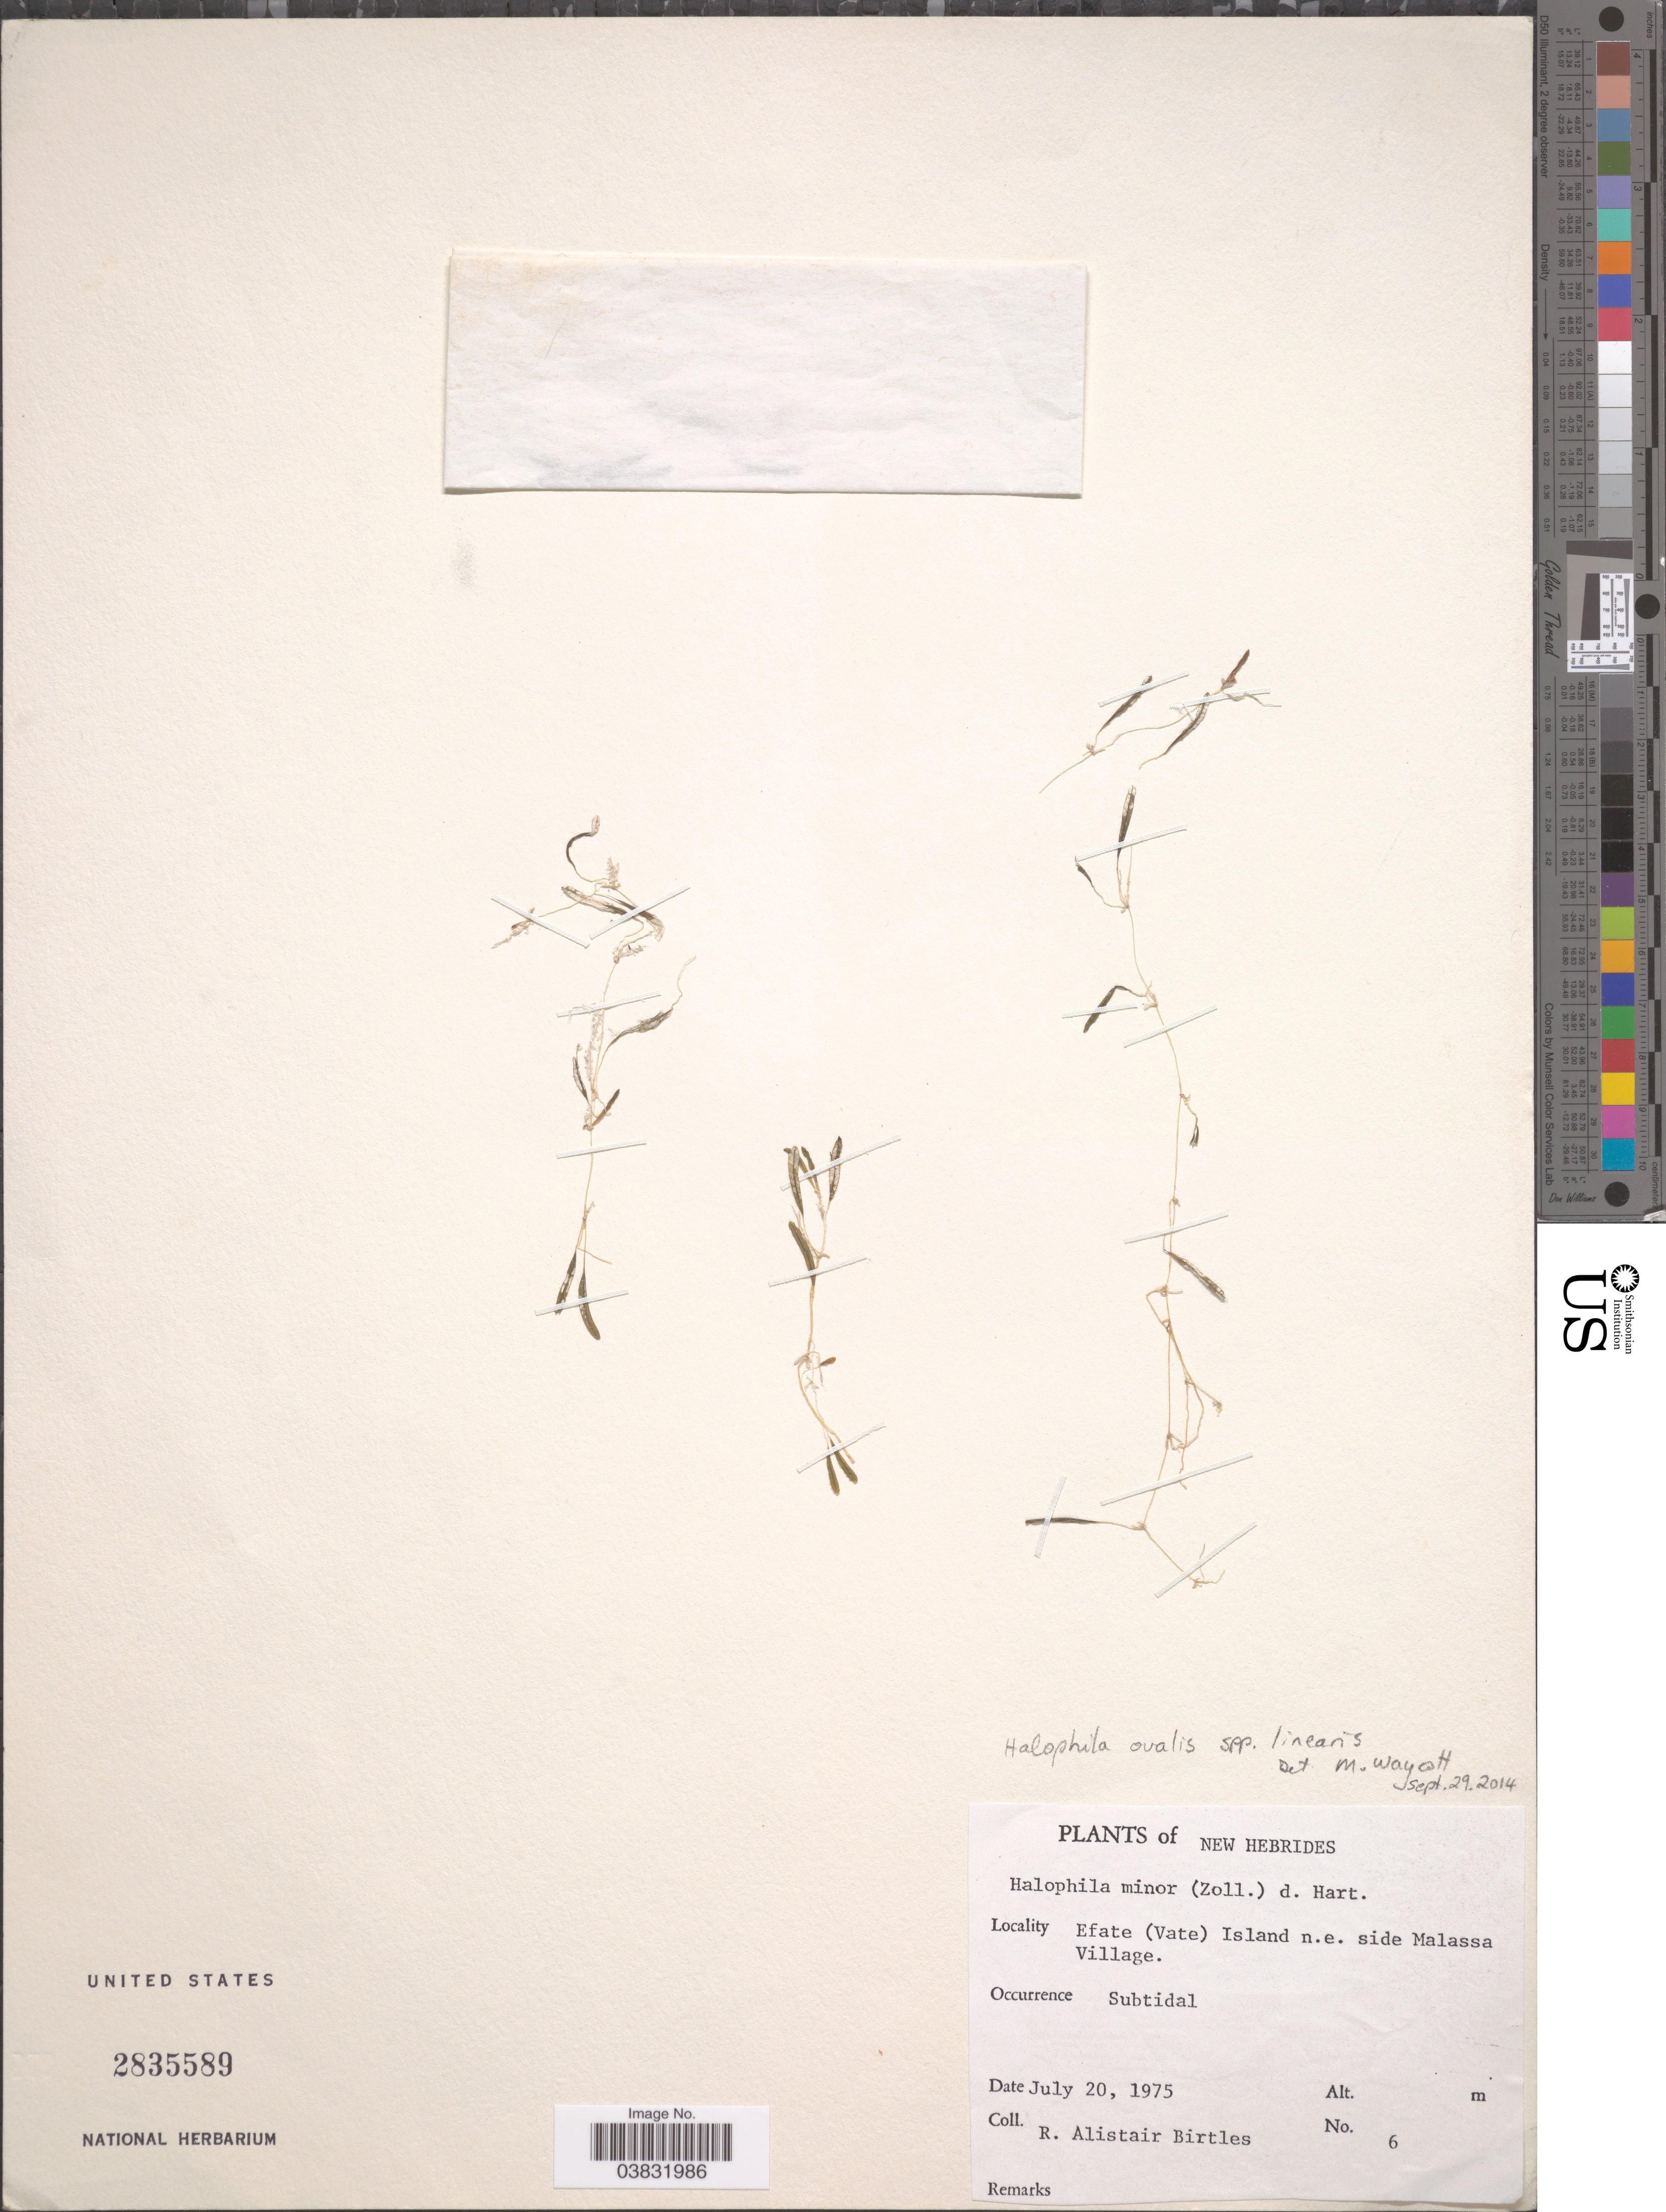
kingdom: Plantae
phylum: Tracheophyta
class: Liliopsida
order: Alismatales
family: Hydrocharitaceae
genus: Halophila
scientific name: Halophila ovalis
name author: (R. Br.) Hook. f.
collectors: R. Birtles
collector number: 6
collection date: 1975-07-20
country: Vanuatu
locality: New Hebrides. Efate (Vate) Island n.e. side Malassa Village.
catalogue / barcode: US 2835589